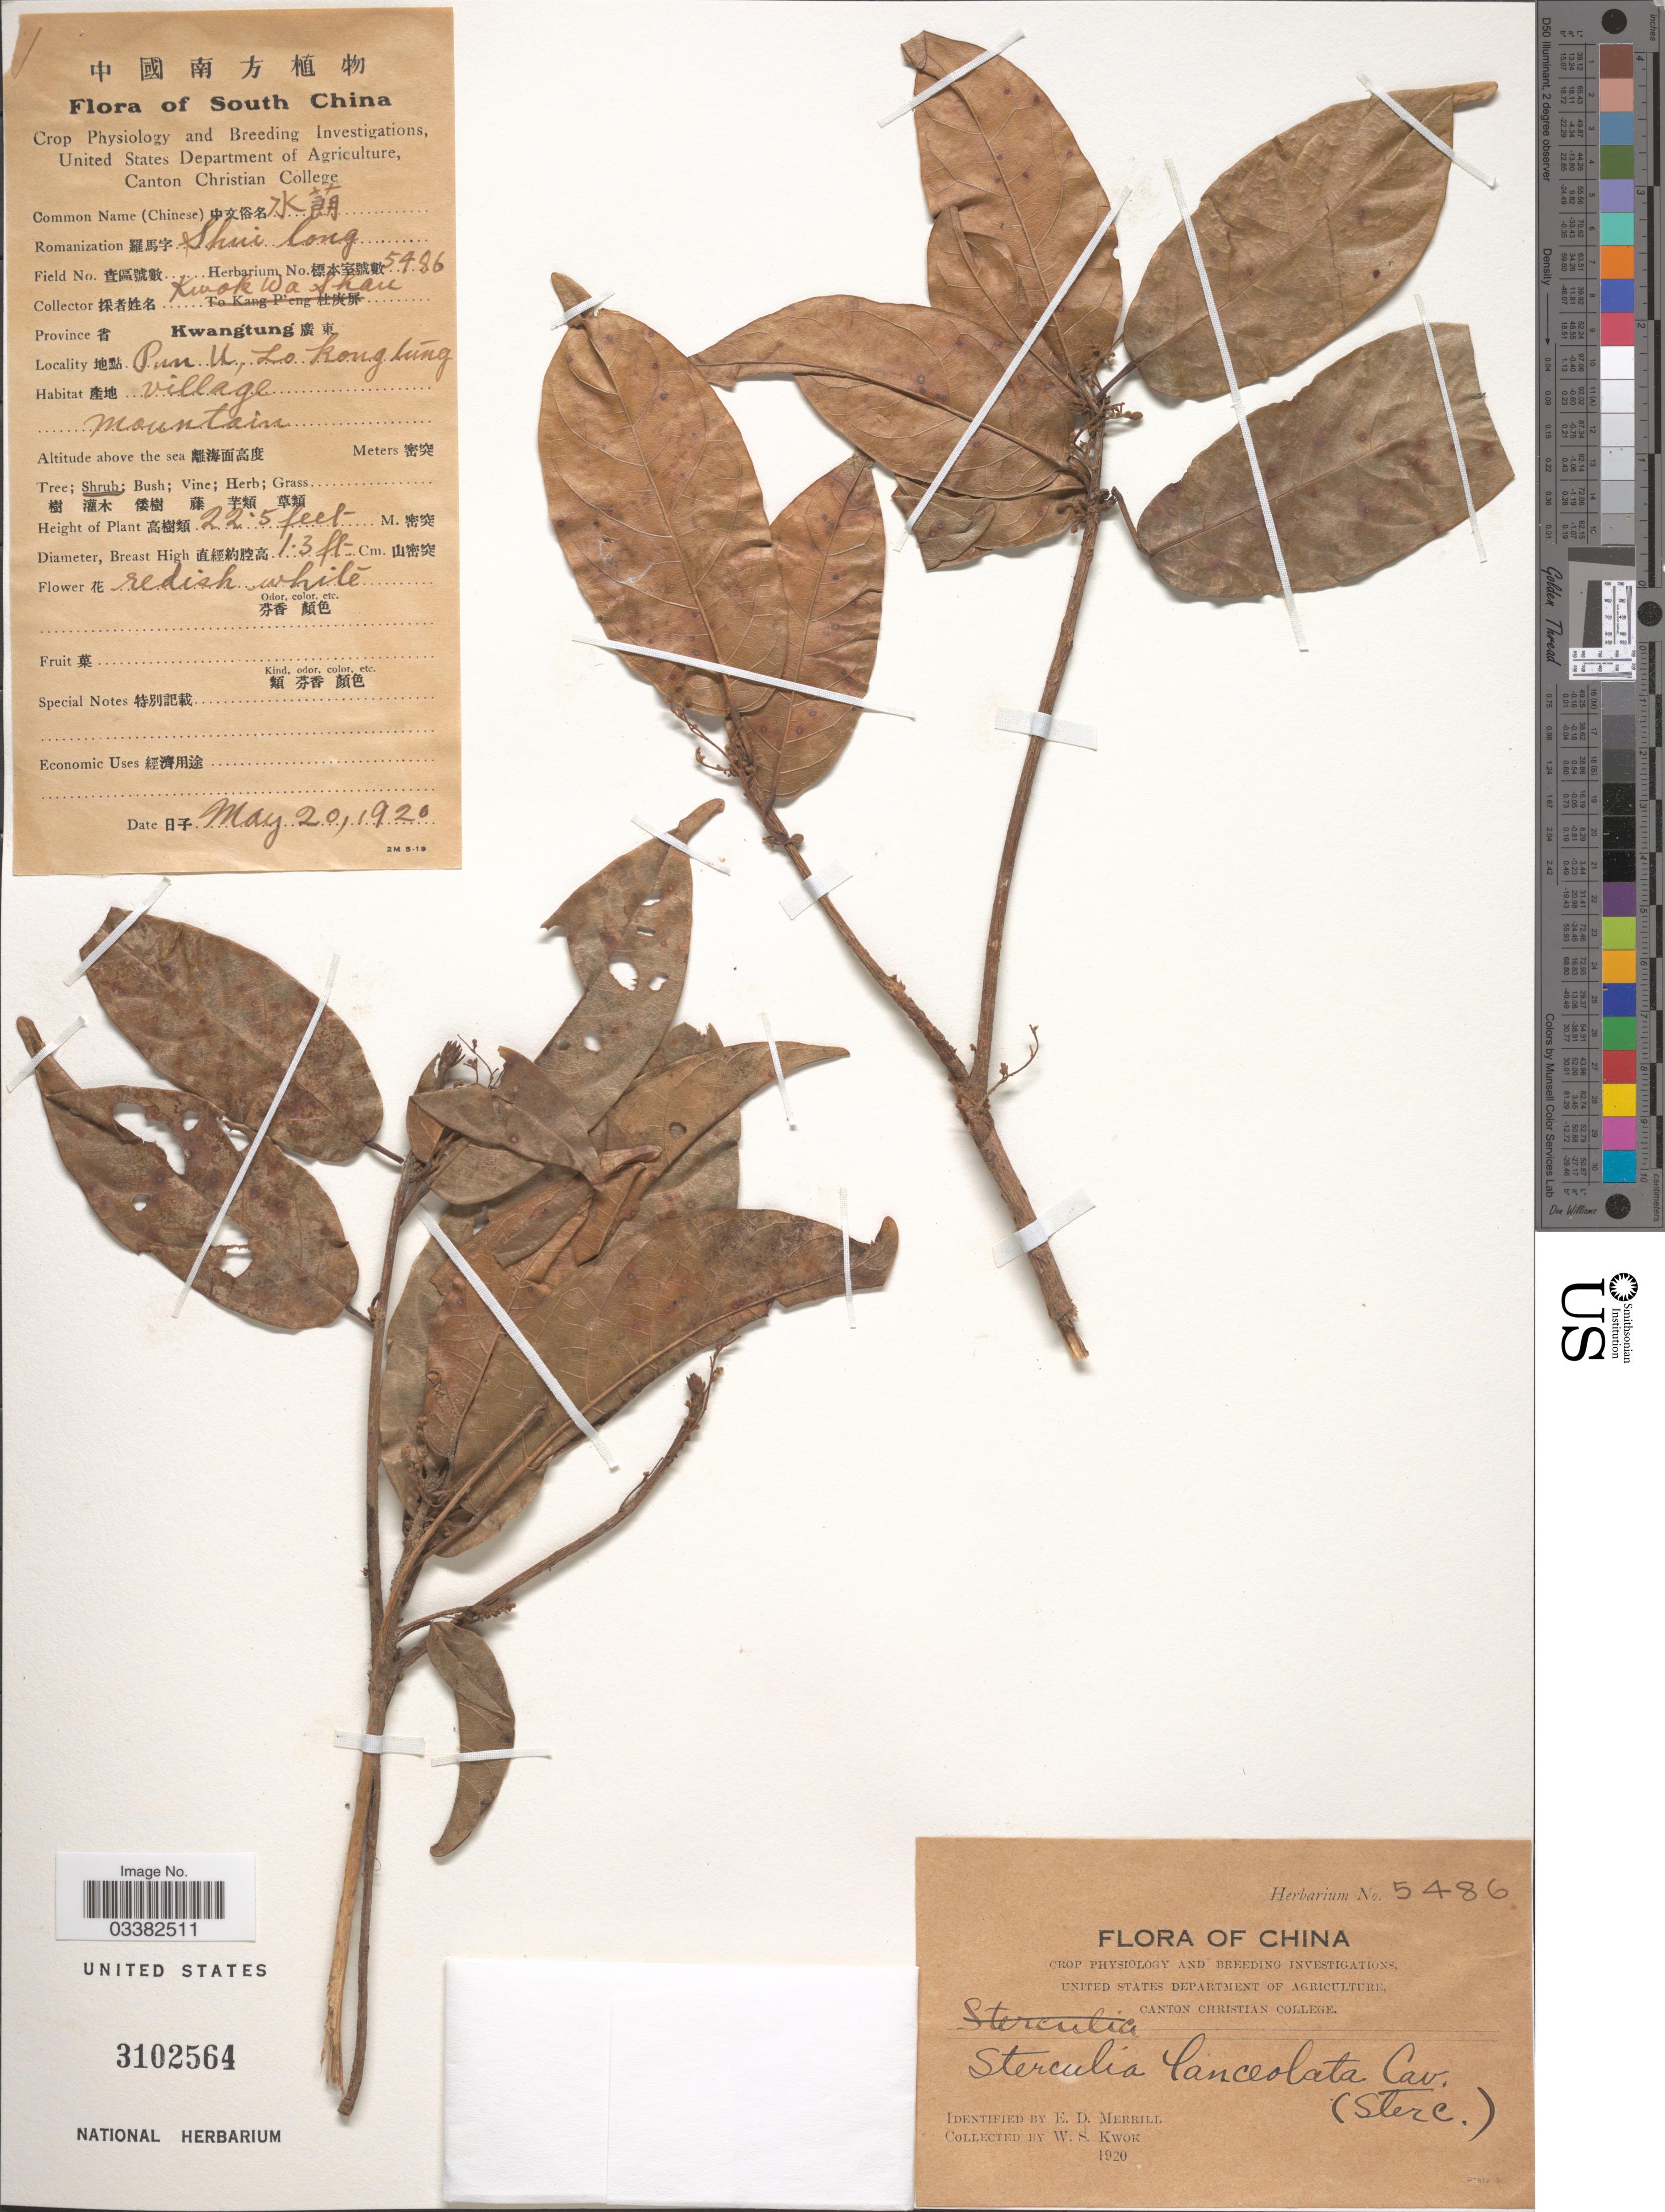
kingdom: Plantae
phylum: Tracheophyta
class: Magnoliopsida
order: Malvales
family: Malvaceae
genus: Sterculia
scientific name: Sterculia lanceolata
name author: Cav.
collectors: K. Shau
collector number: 5486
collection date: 1920-05-20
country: China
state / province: Guangdong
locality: South China. Province Kwangtung. Pun [interpreted] U, Lo Kongtung. Village. Mountain.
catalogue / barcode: US 3102564